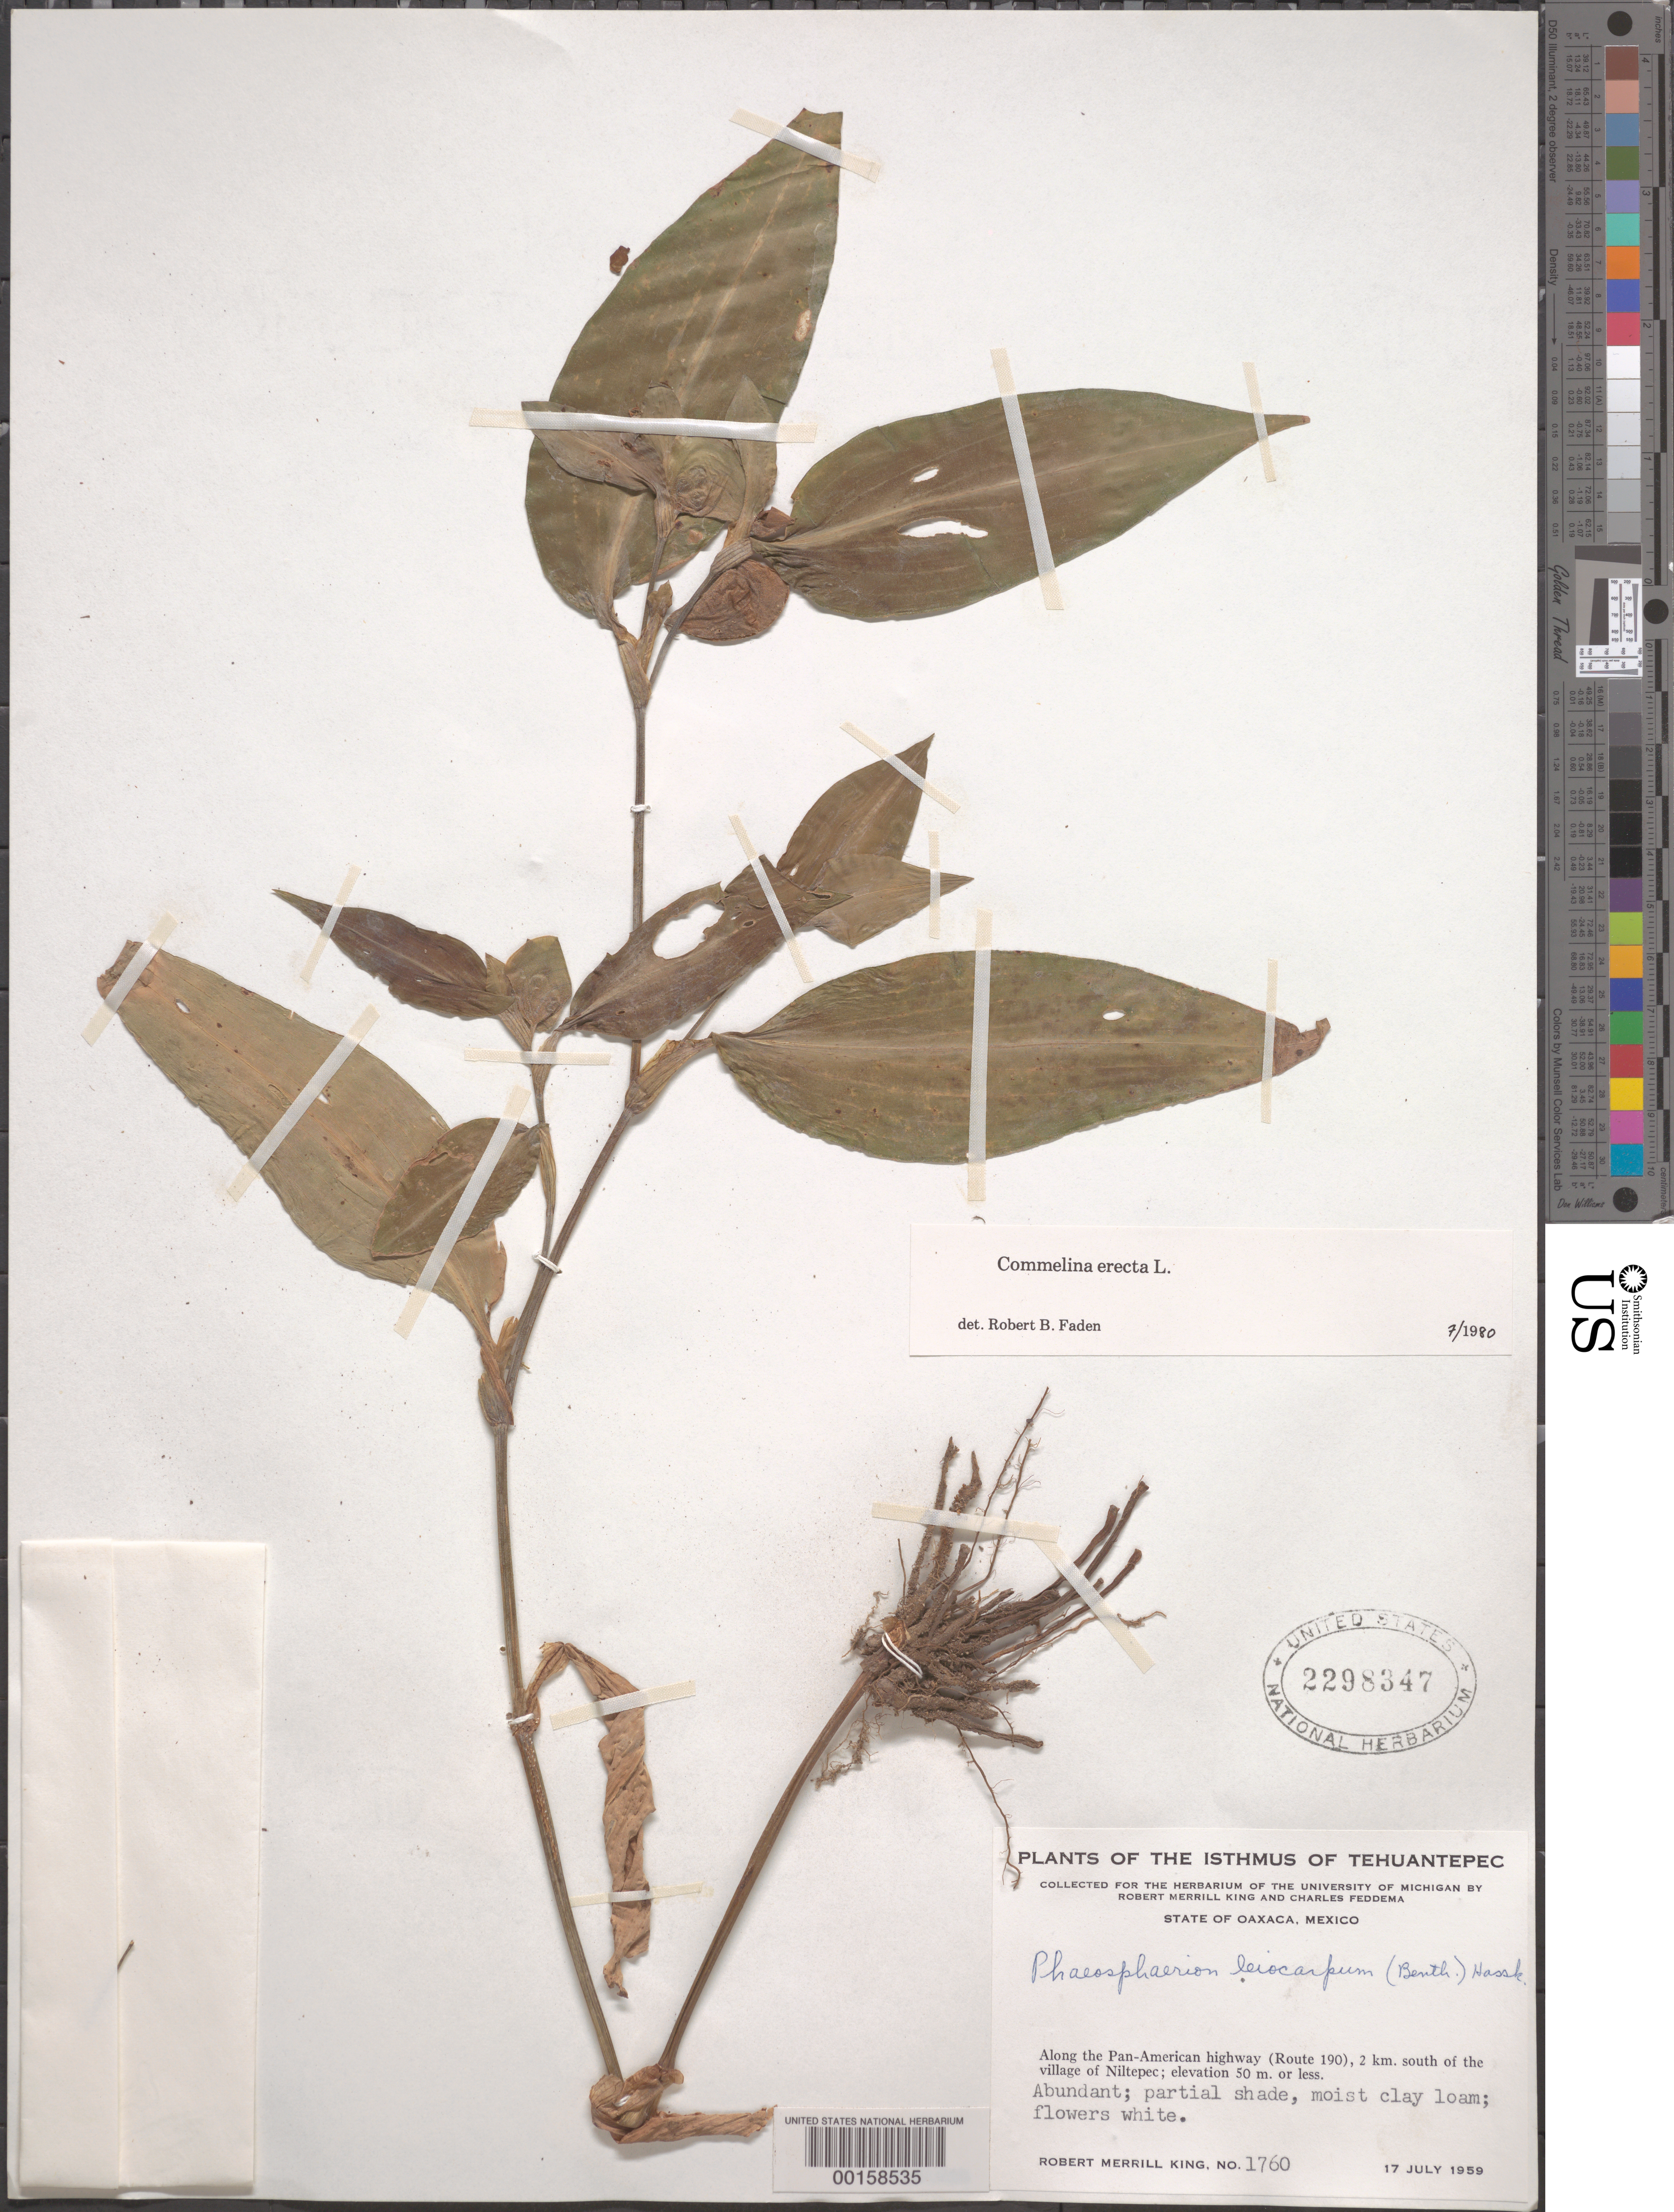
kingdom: Plantae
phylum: Tracheophyta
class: Liliopsida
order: Commelinales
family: Commelinaceae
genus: Commelina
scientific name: Commelina erecta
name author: L.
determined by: Faden, Robert B., (US), Smithsonian Institution - National Museum of Natural History (UNITED STATES)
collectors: R. M. King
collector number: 1760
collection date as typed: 17 Jul 1959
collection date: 1959-07-17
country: Mexico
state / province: Oaxaca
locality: Niltepec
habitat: Moist clay loam; partial shade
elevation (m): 50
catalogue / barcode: US 2298347